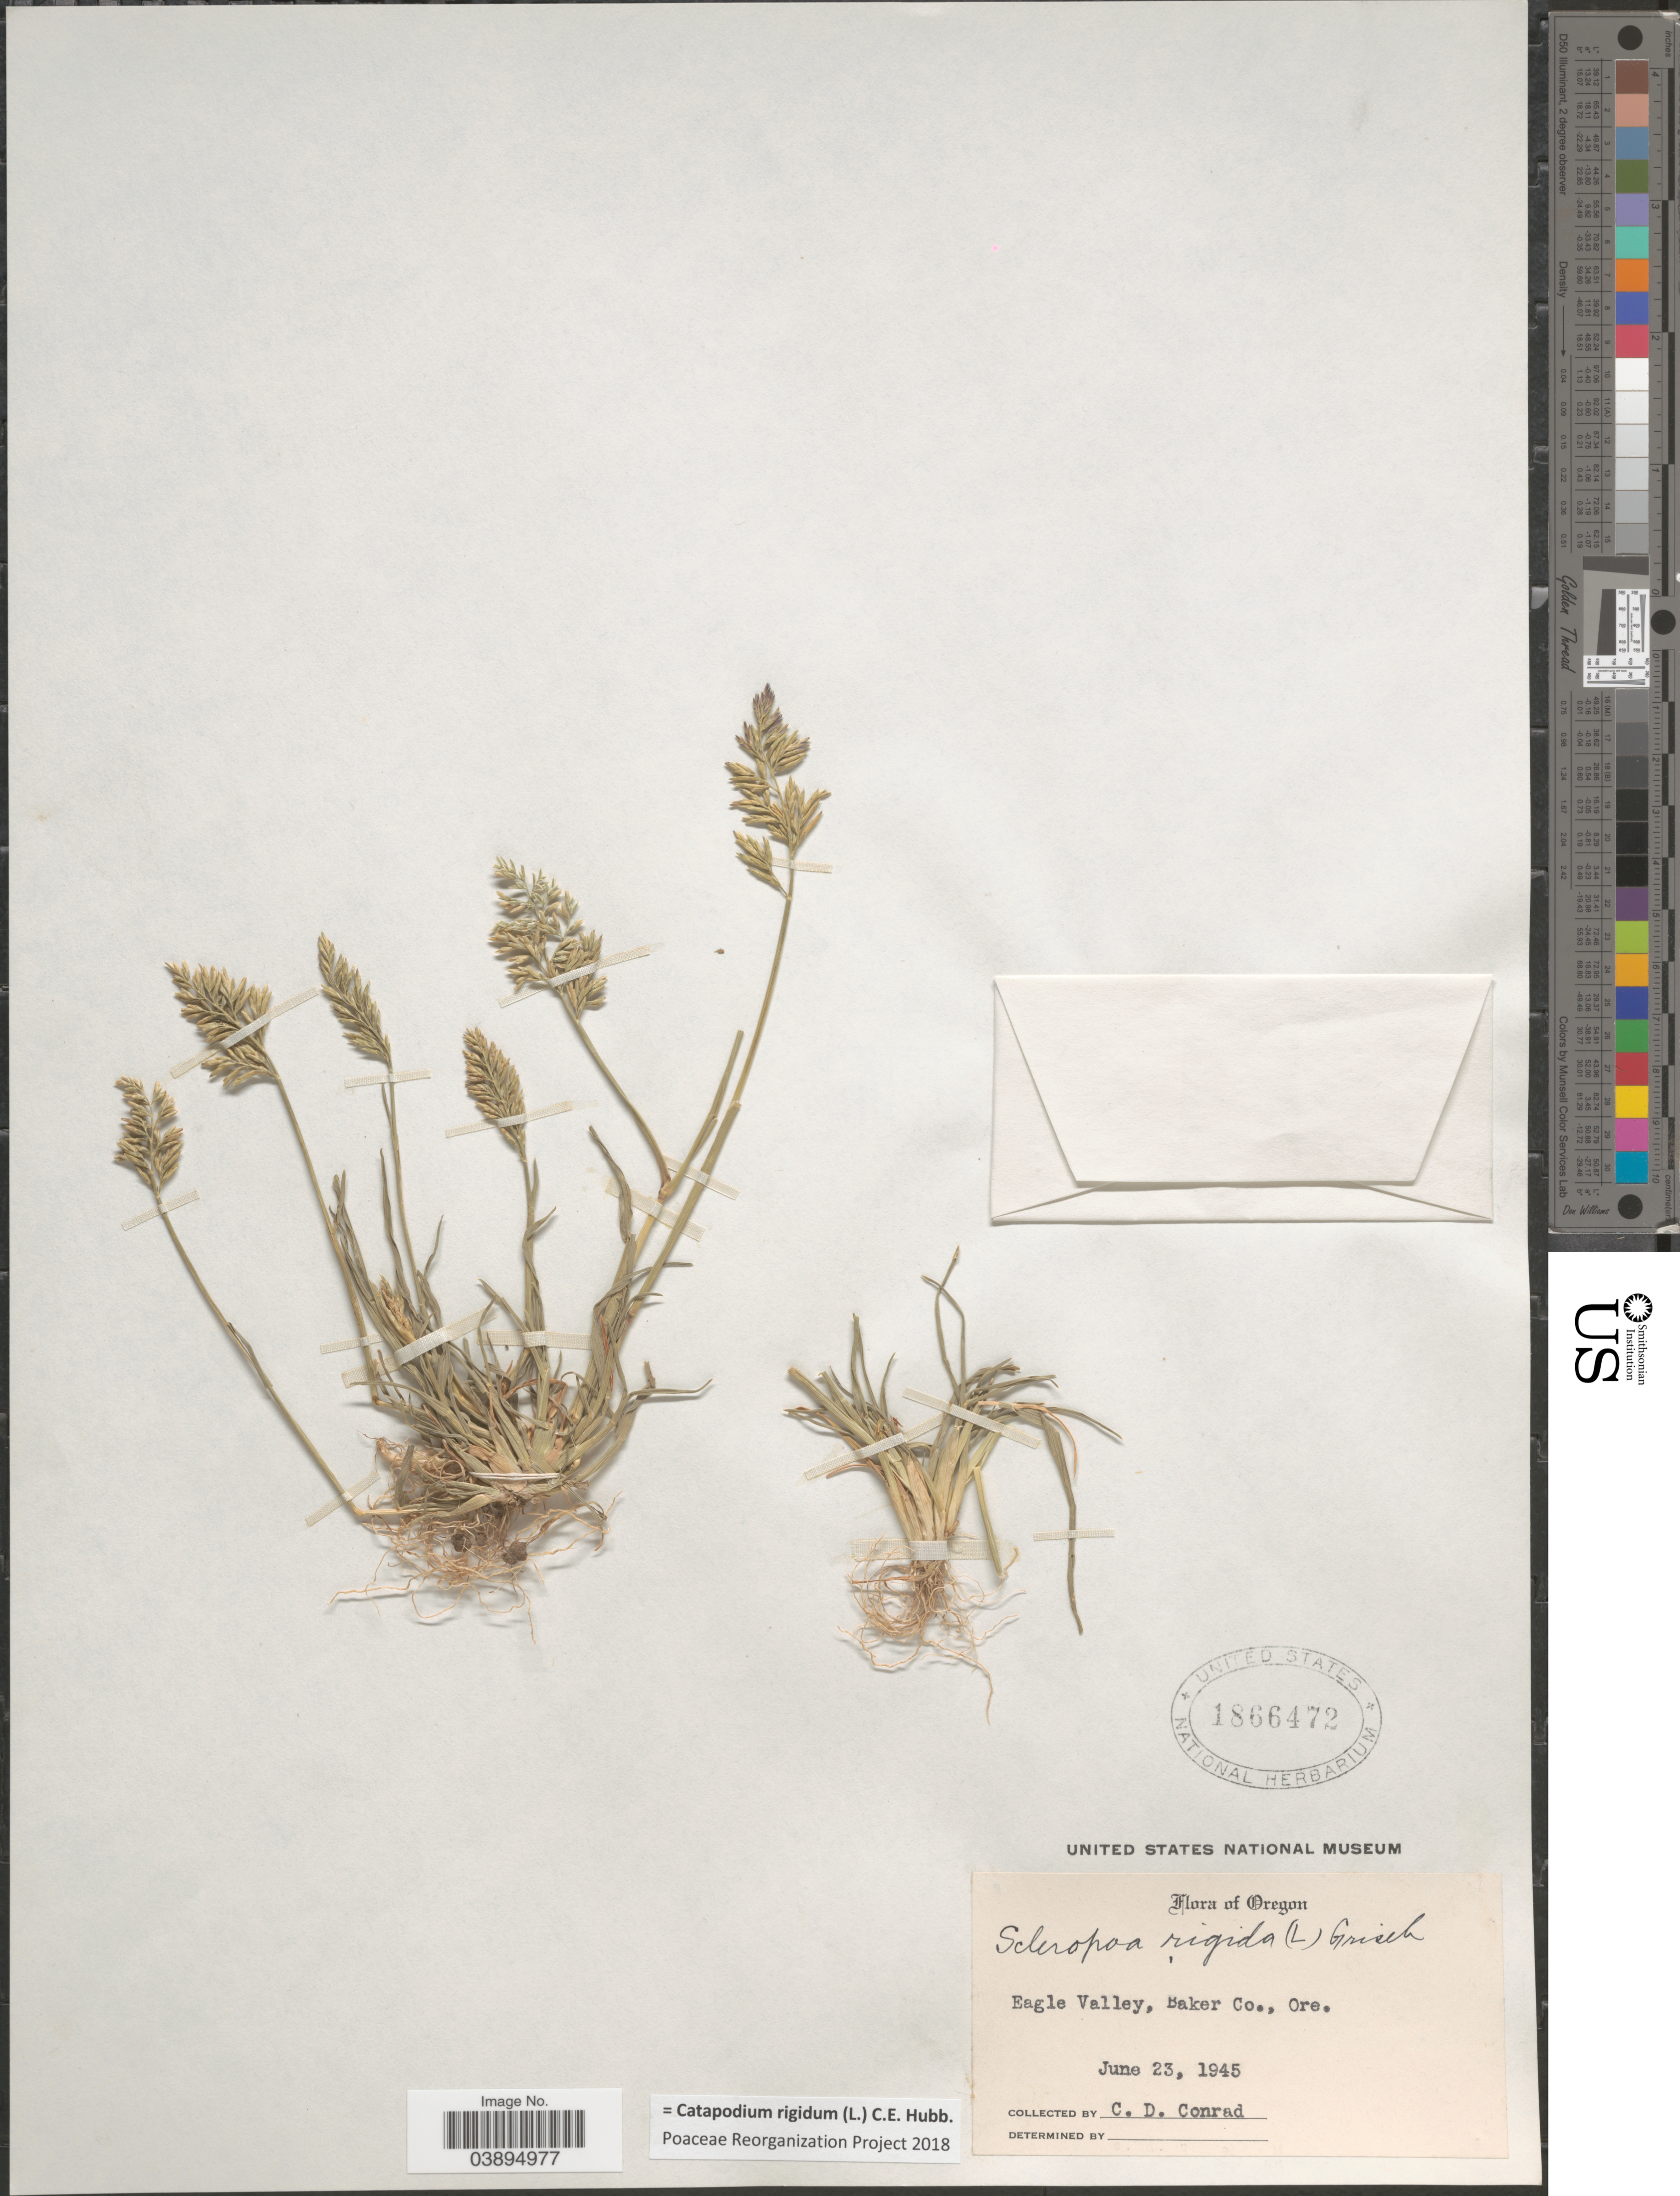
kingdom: Plantae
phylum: Tracheophyta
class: Liliopsida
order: Poales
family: Poaceae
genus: Catapodium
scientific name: Catapodium rigidum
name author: (L.) C.E. Hubb.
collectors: C. Conrad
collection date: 1945-06-23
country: United States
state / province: Oregon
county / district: Baker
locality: Eagle Valley, Baker Co.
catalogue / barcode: US 1866472